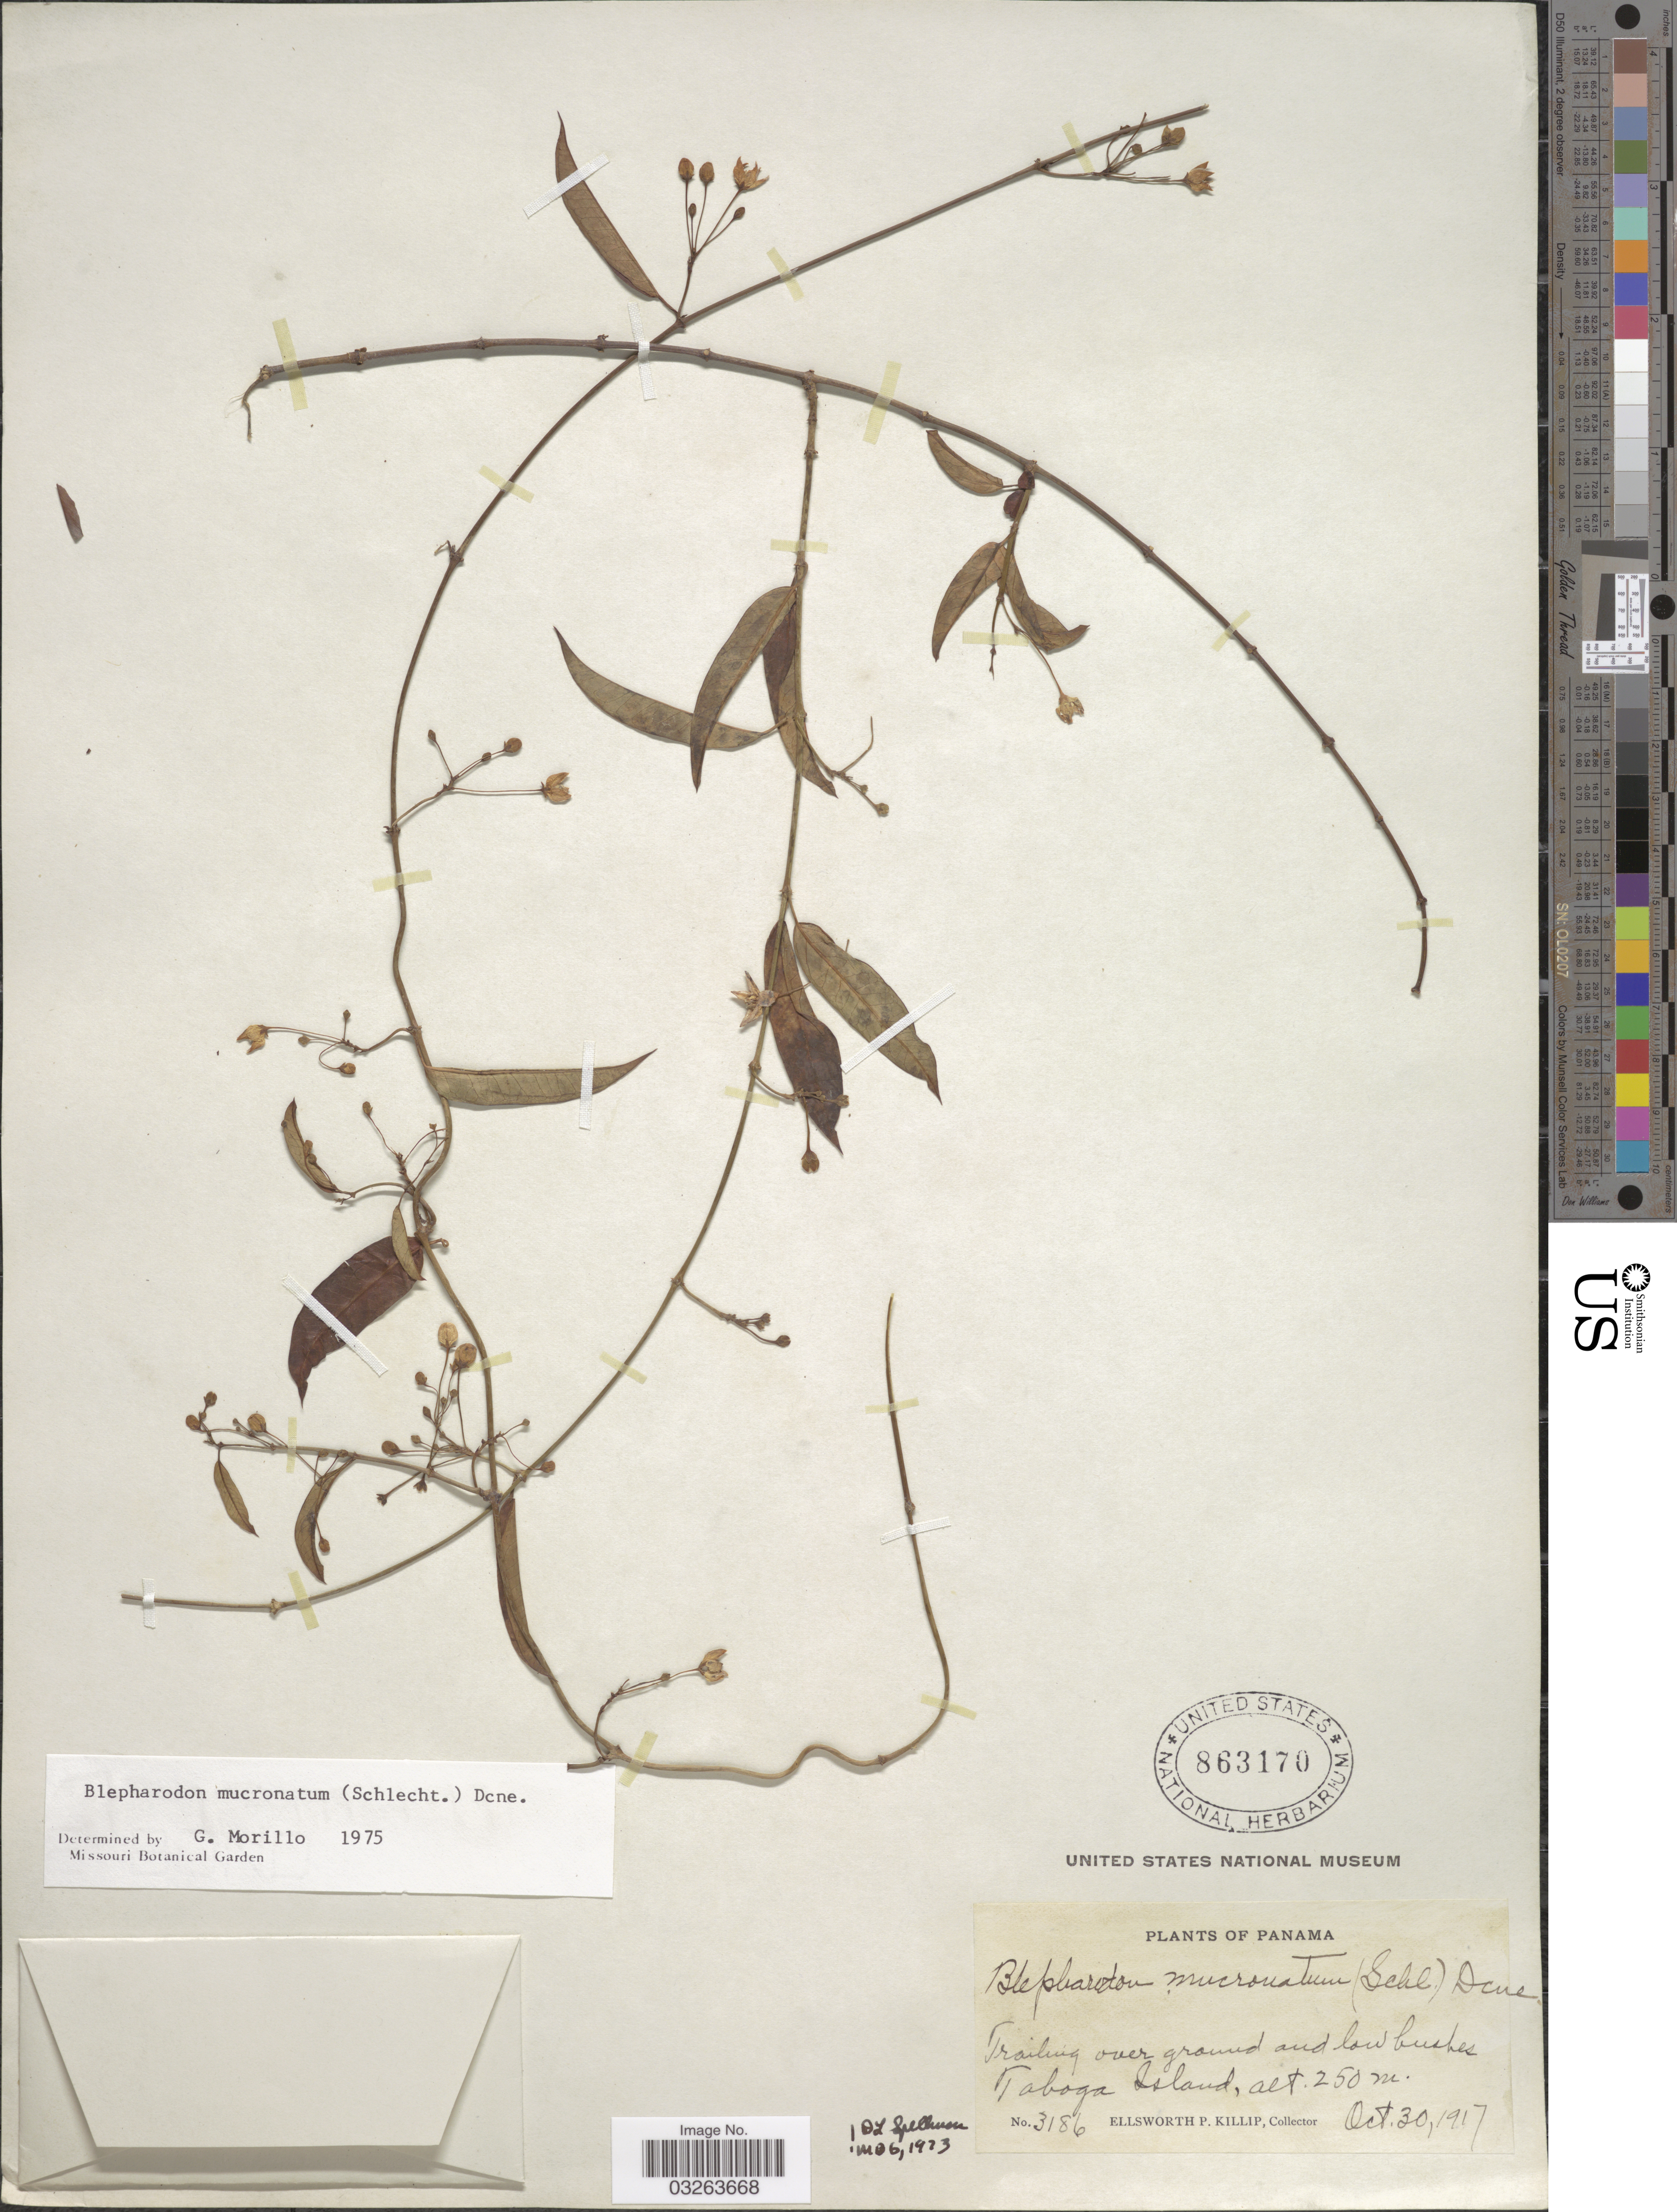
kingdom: Plantae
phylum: Tracheophyta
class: Magnoliopsida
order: Gentianales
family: Apocynaceae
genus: Blepharodon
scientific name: Blepharodon mucronatum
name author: (Schltdl.) Decne.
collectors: E. P. Killip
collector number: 3186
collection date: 1917-10-30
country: Panama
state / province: Panamá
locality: Taboga Island.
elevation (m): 250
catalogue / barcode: US 863170